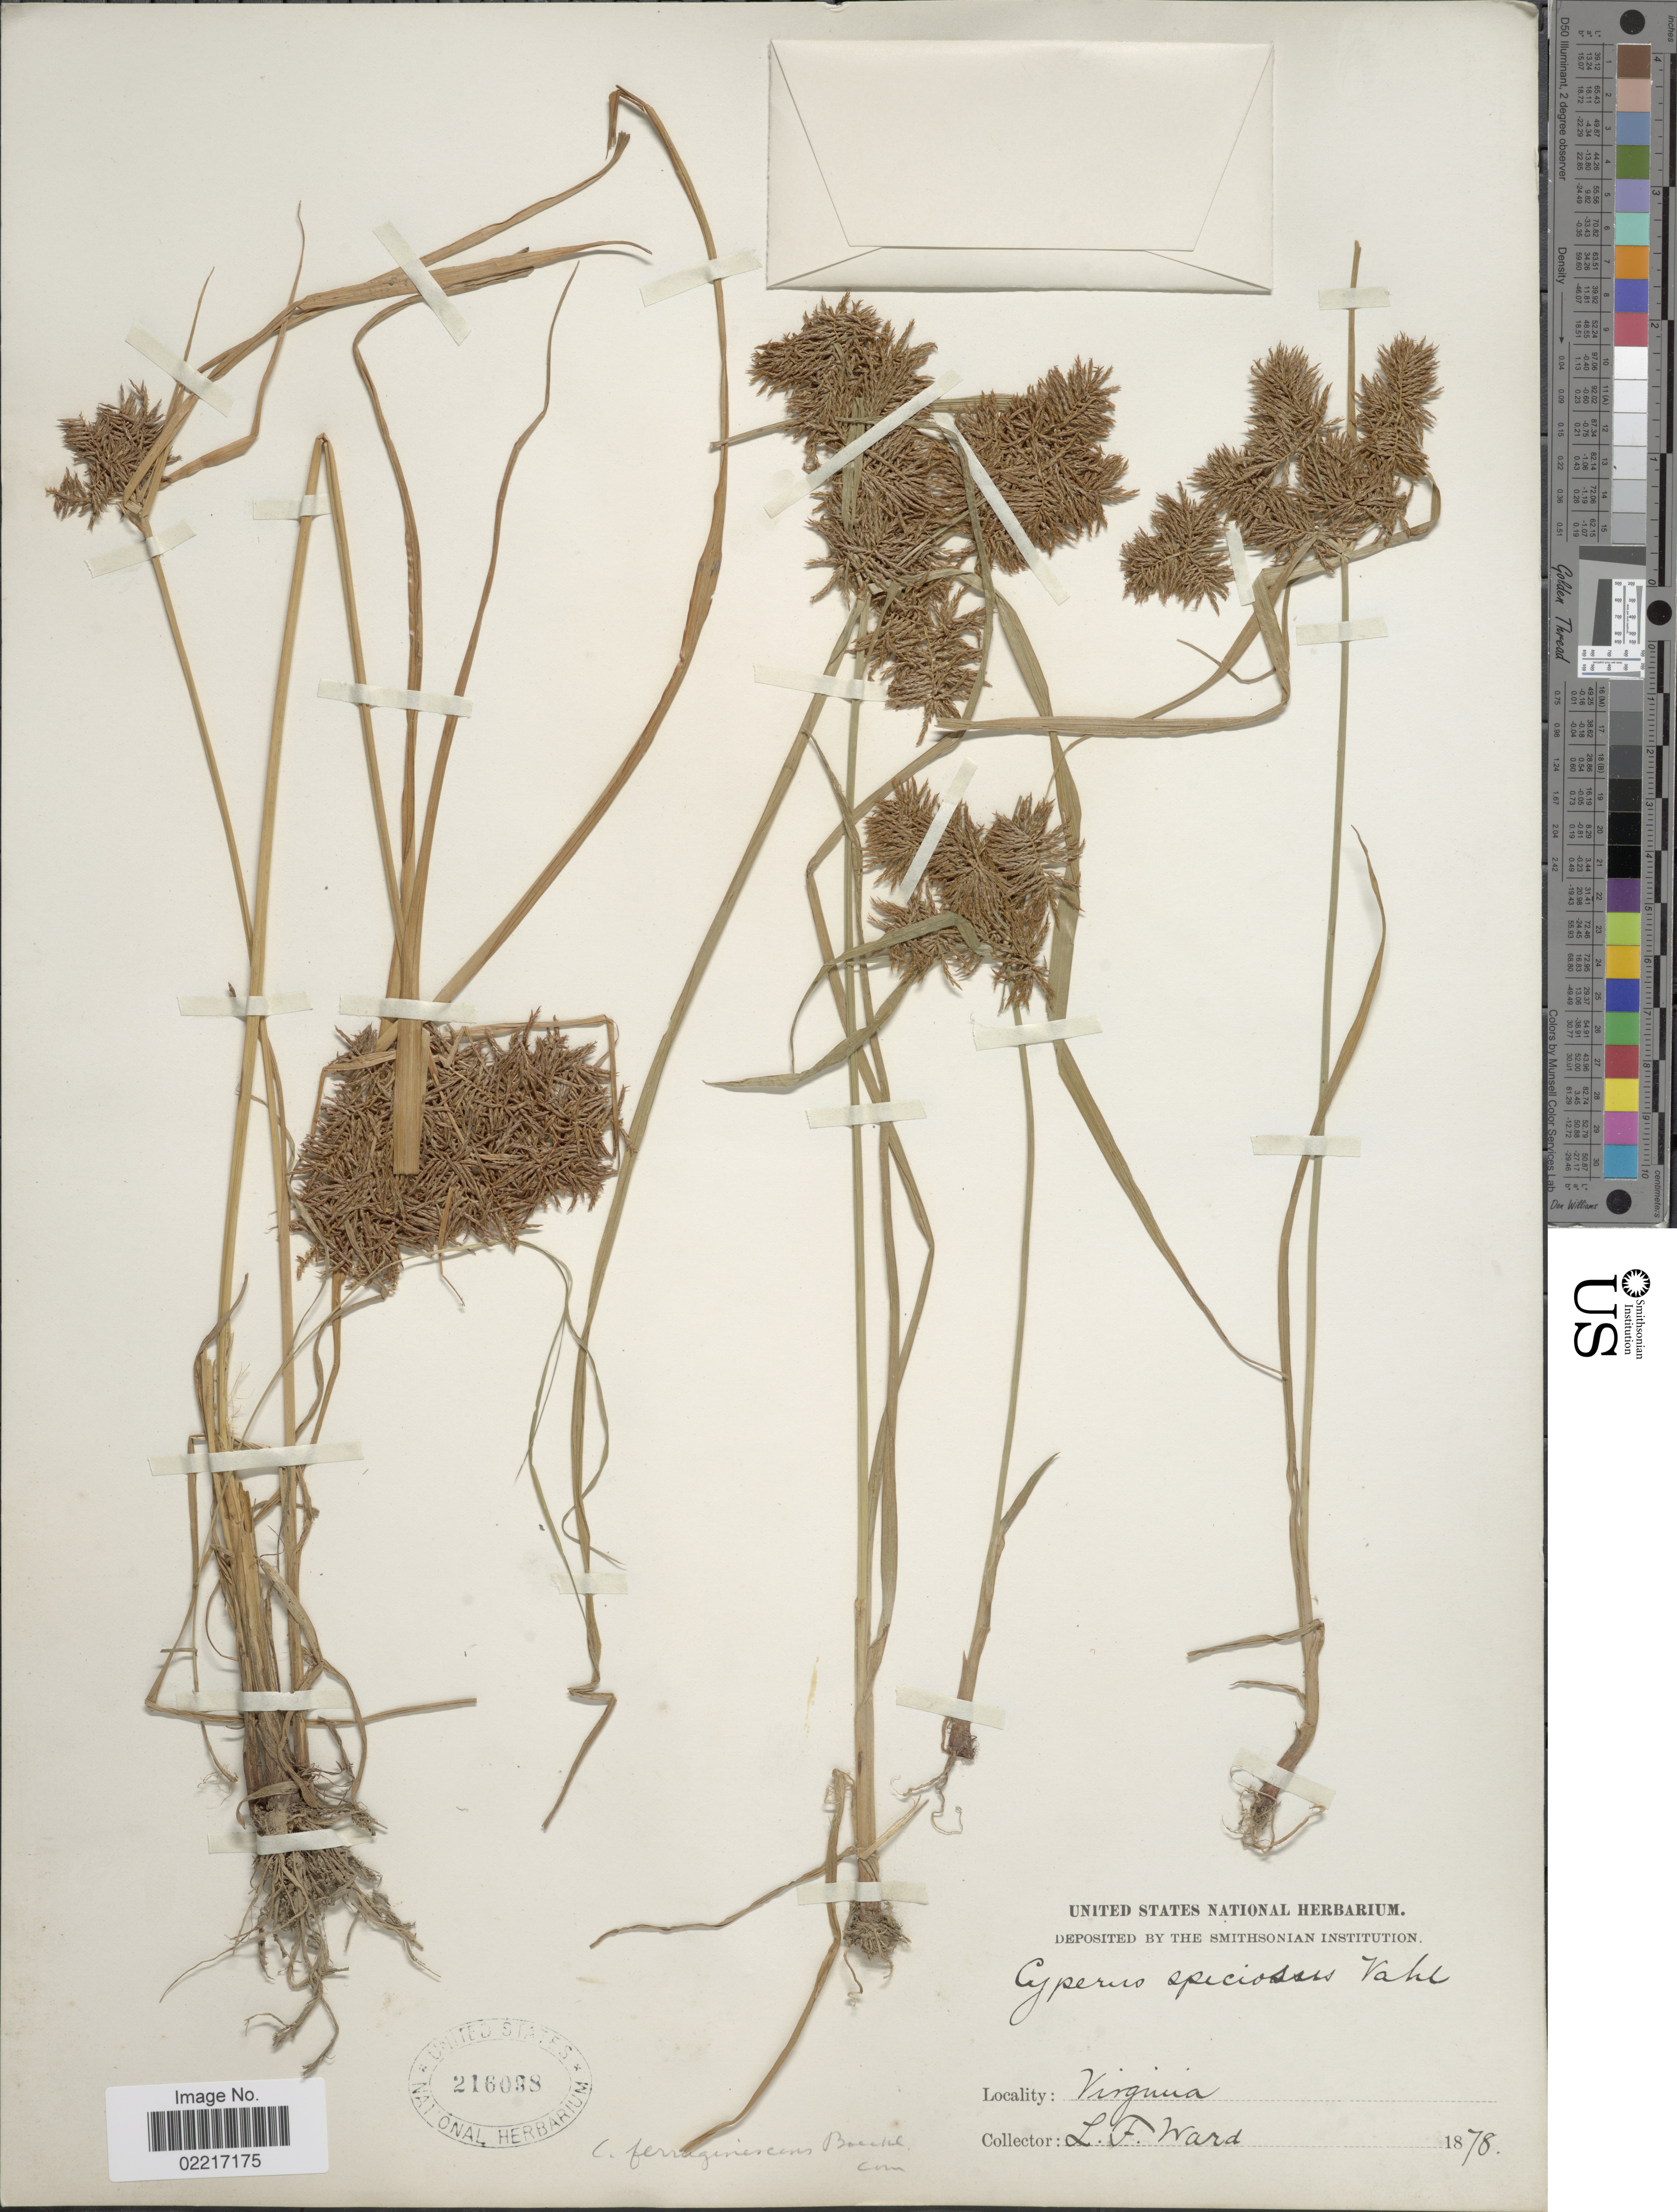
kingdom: Plantae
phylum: Tracheophyta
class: Liliopsida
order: Poales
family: Cyperaceae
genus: Cyperus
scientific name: Cyperus odoratus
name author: L.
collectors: L. Ward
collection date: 1878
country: United States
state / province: Virginia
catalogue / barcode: US 216098